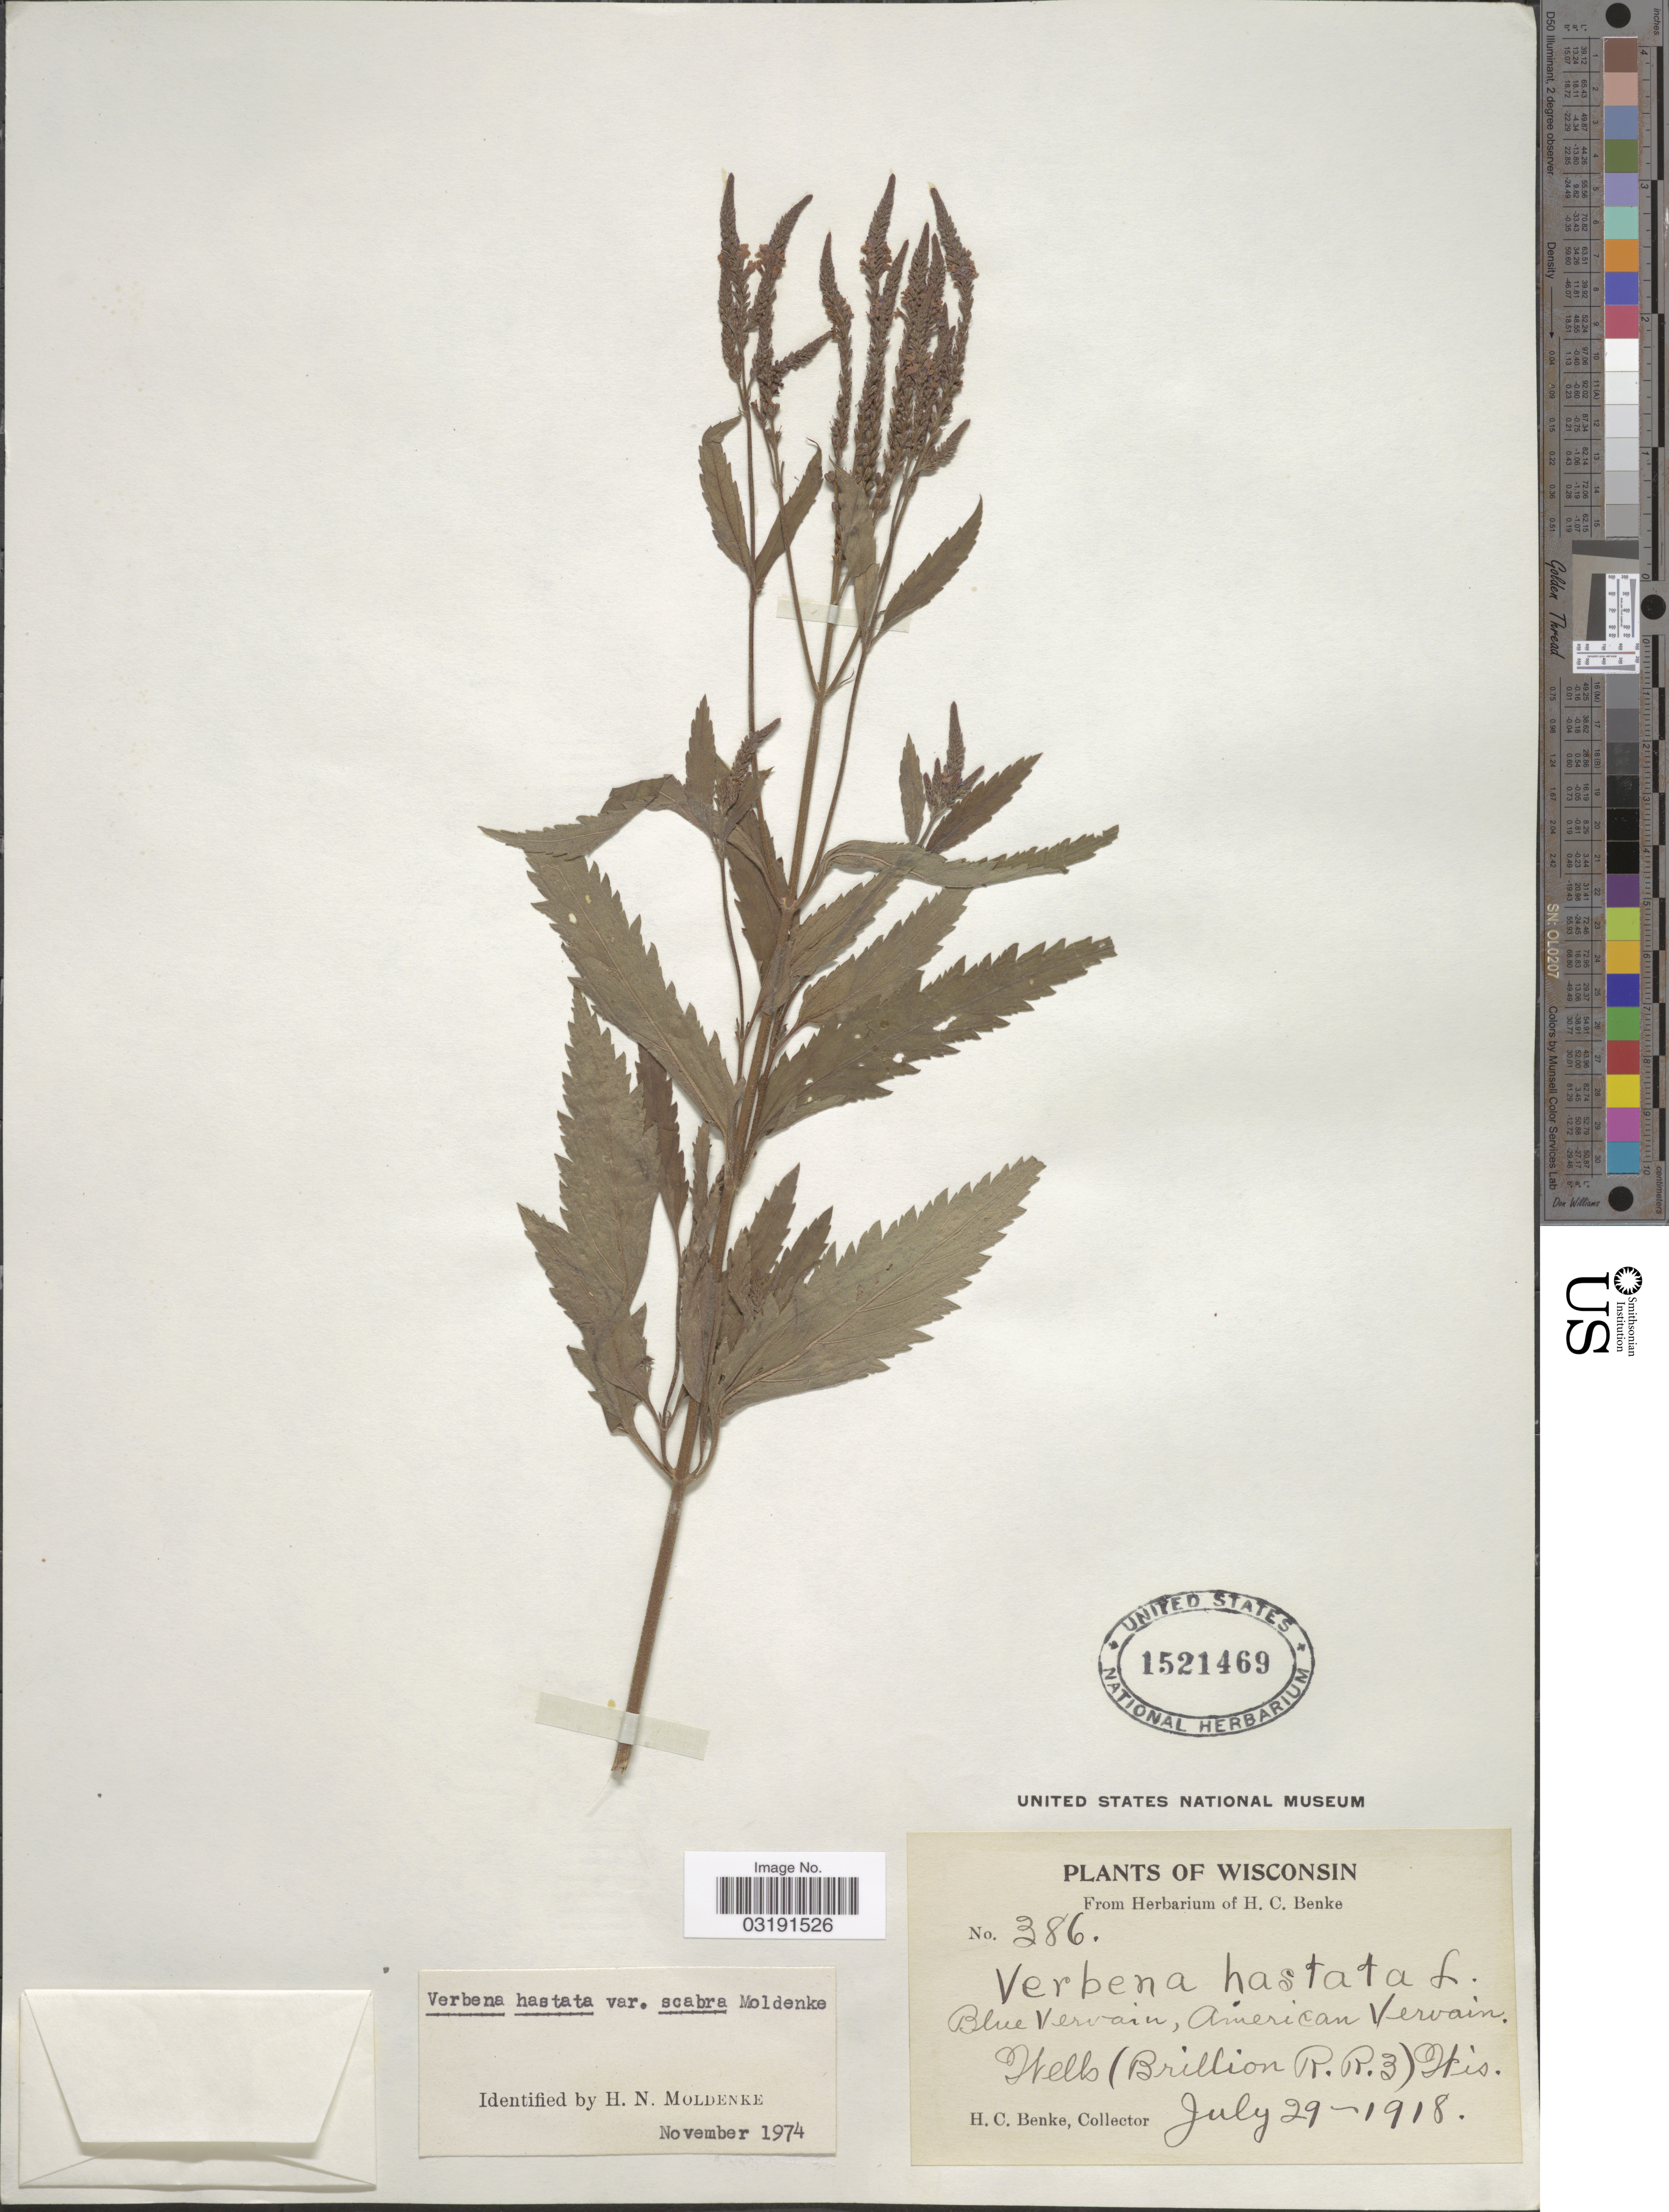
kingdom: Plantae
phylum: Tracheophyta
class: Magnoliopsida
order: Lamiales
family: Verbenaceae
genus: Verbena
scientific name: Verbena hastata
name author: L.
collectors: H. Benke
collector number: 386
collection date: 1918-07-29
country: United States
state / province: Wisconsin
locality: Wells (Brillion R.R. 3).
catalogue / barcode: US 1521469